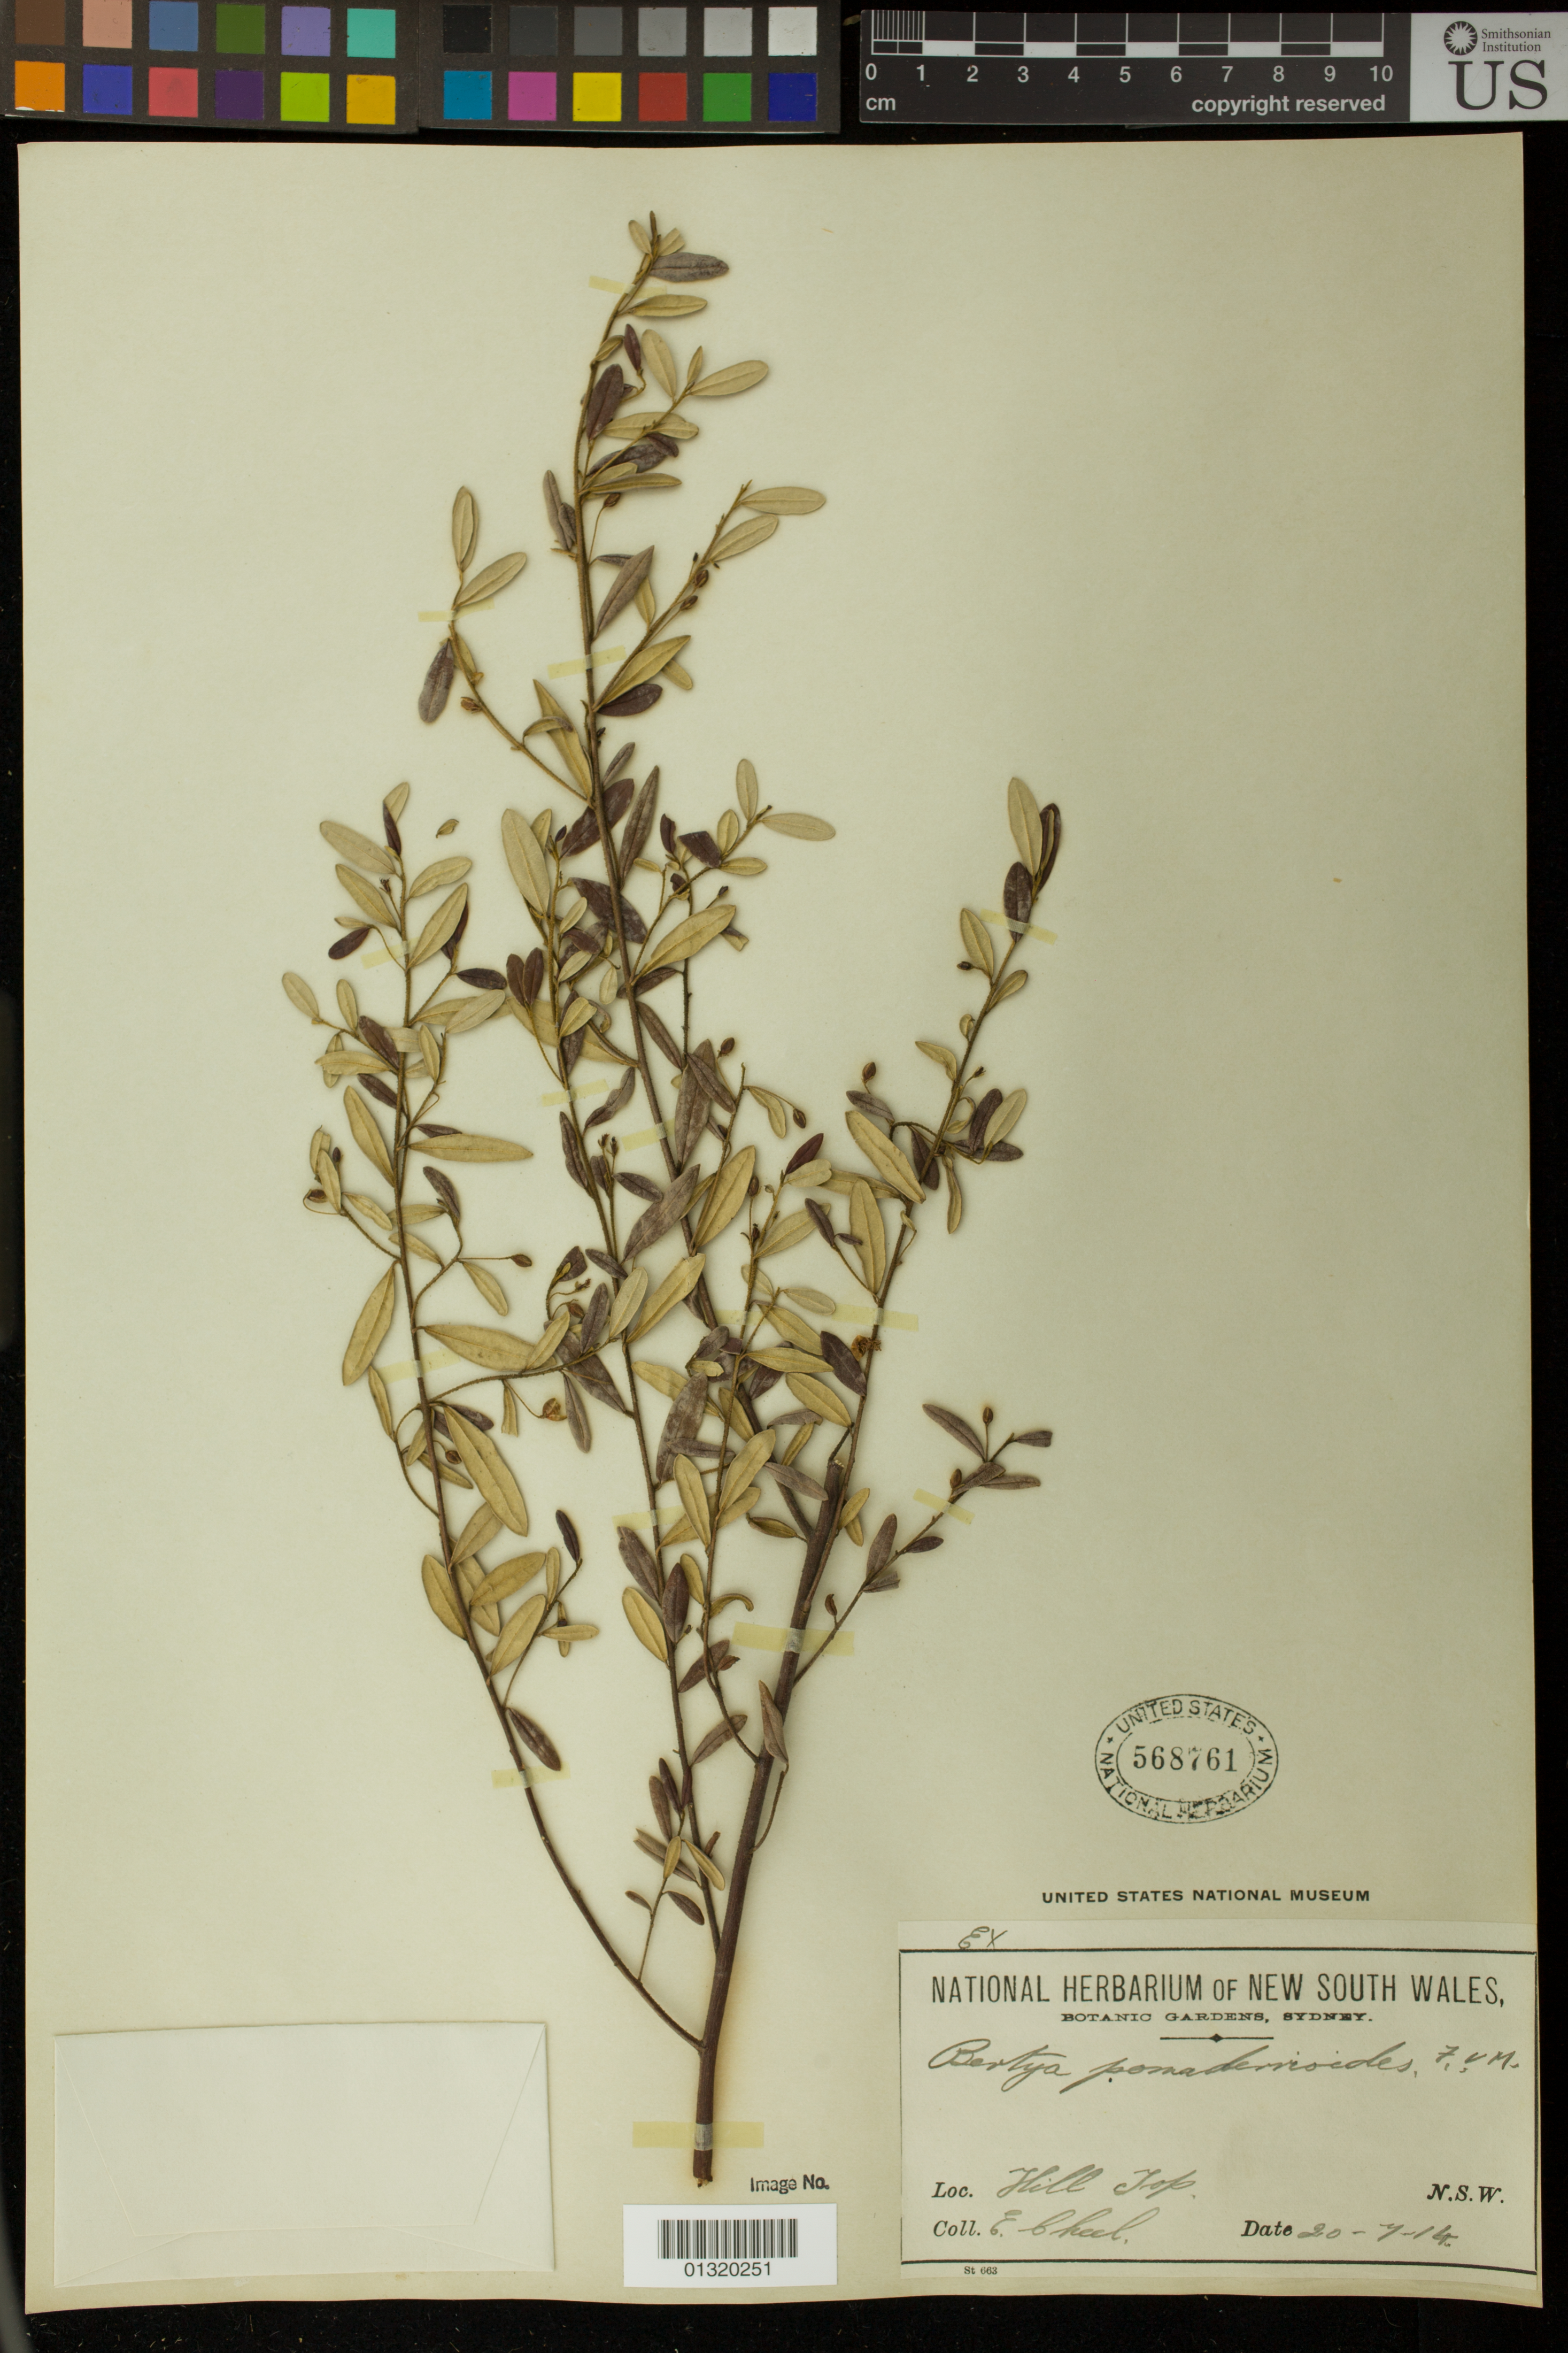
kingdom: Plantae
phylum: Tracheophyta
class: Magnoliopsida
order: Malpighiales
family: Euphorbiaceae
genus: Bertya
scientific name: Bertya pomaderrioides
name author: F. Muell.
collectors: E. Cheel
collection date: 1914-07-20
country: Australia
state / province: New South Wales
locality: Hill Top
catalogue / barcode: US 568761